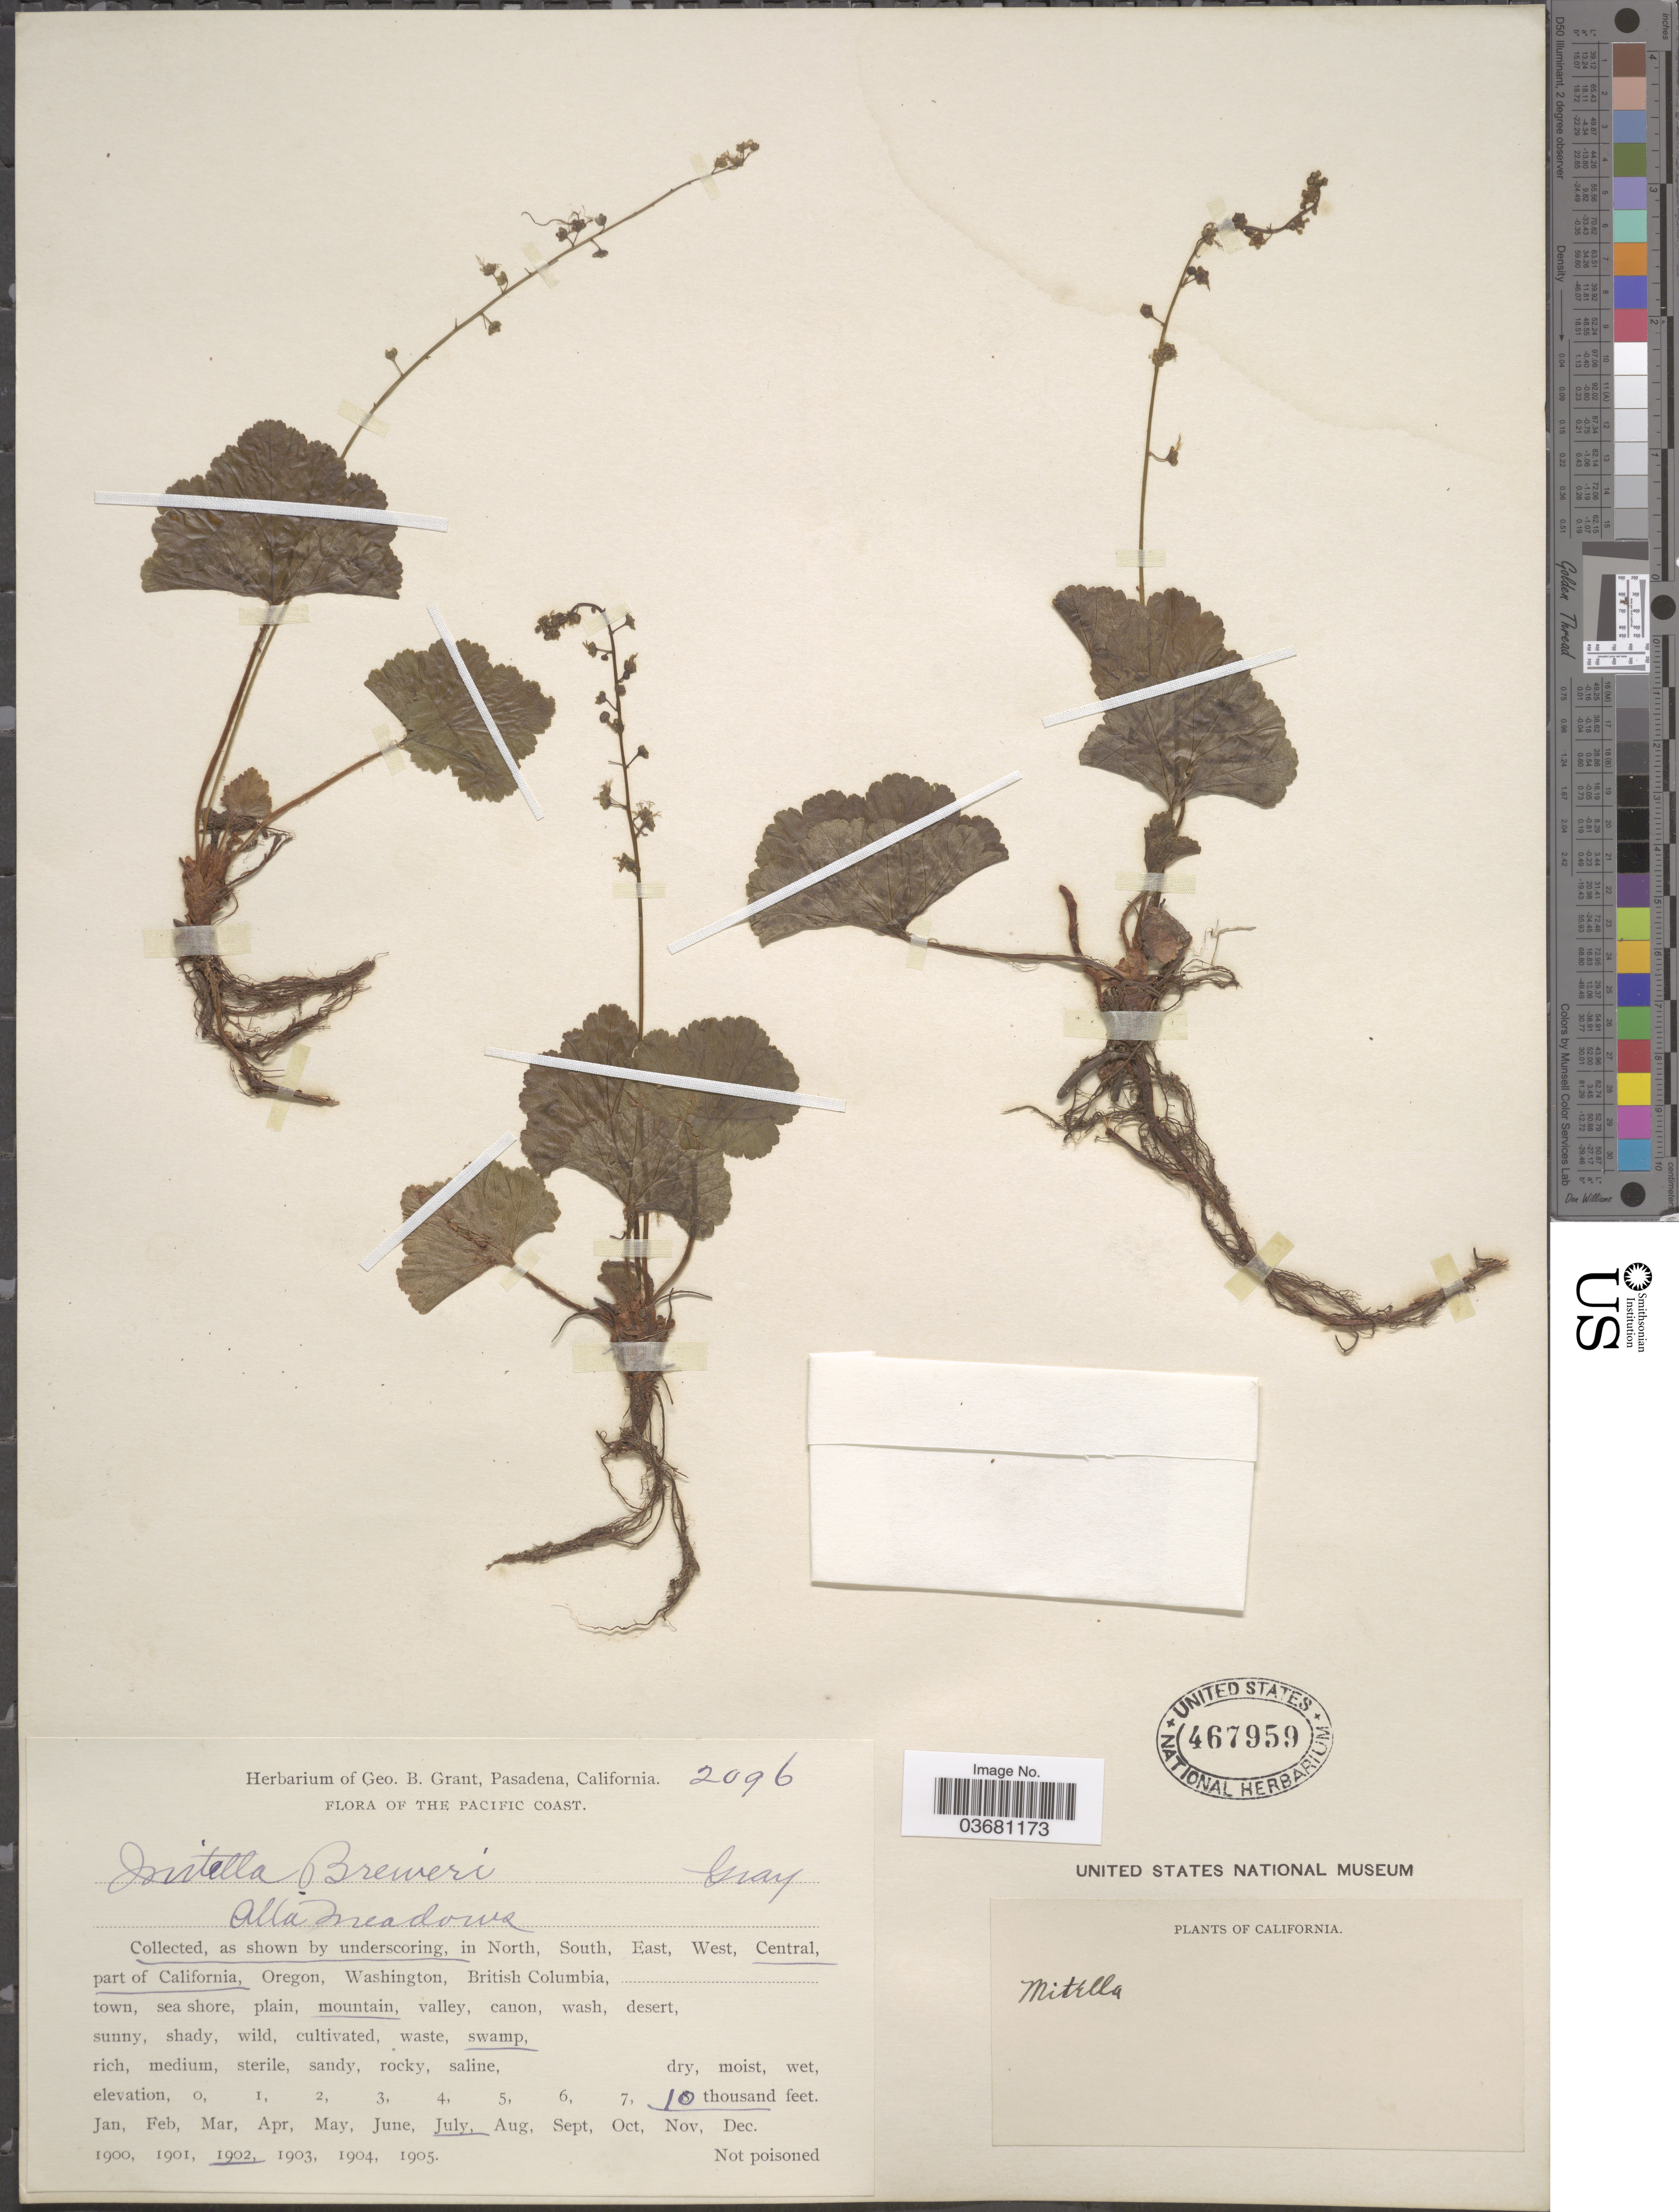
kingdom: Plantae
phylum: Tracheophyta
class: Magnoliopsida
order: Saxifragales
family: Saxifragaceae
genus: Mitella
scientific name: Mitella breweri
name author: A. Gray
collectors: ex herb. Geo. B. Grant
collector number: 2096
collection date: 1902-07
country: United States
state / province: California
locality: The Pacific Coast. As shown by underscoring, Central, part of California.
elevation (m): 3048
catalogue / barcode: US 467959